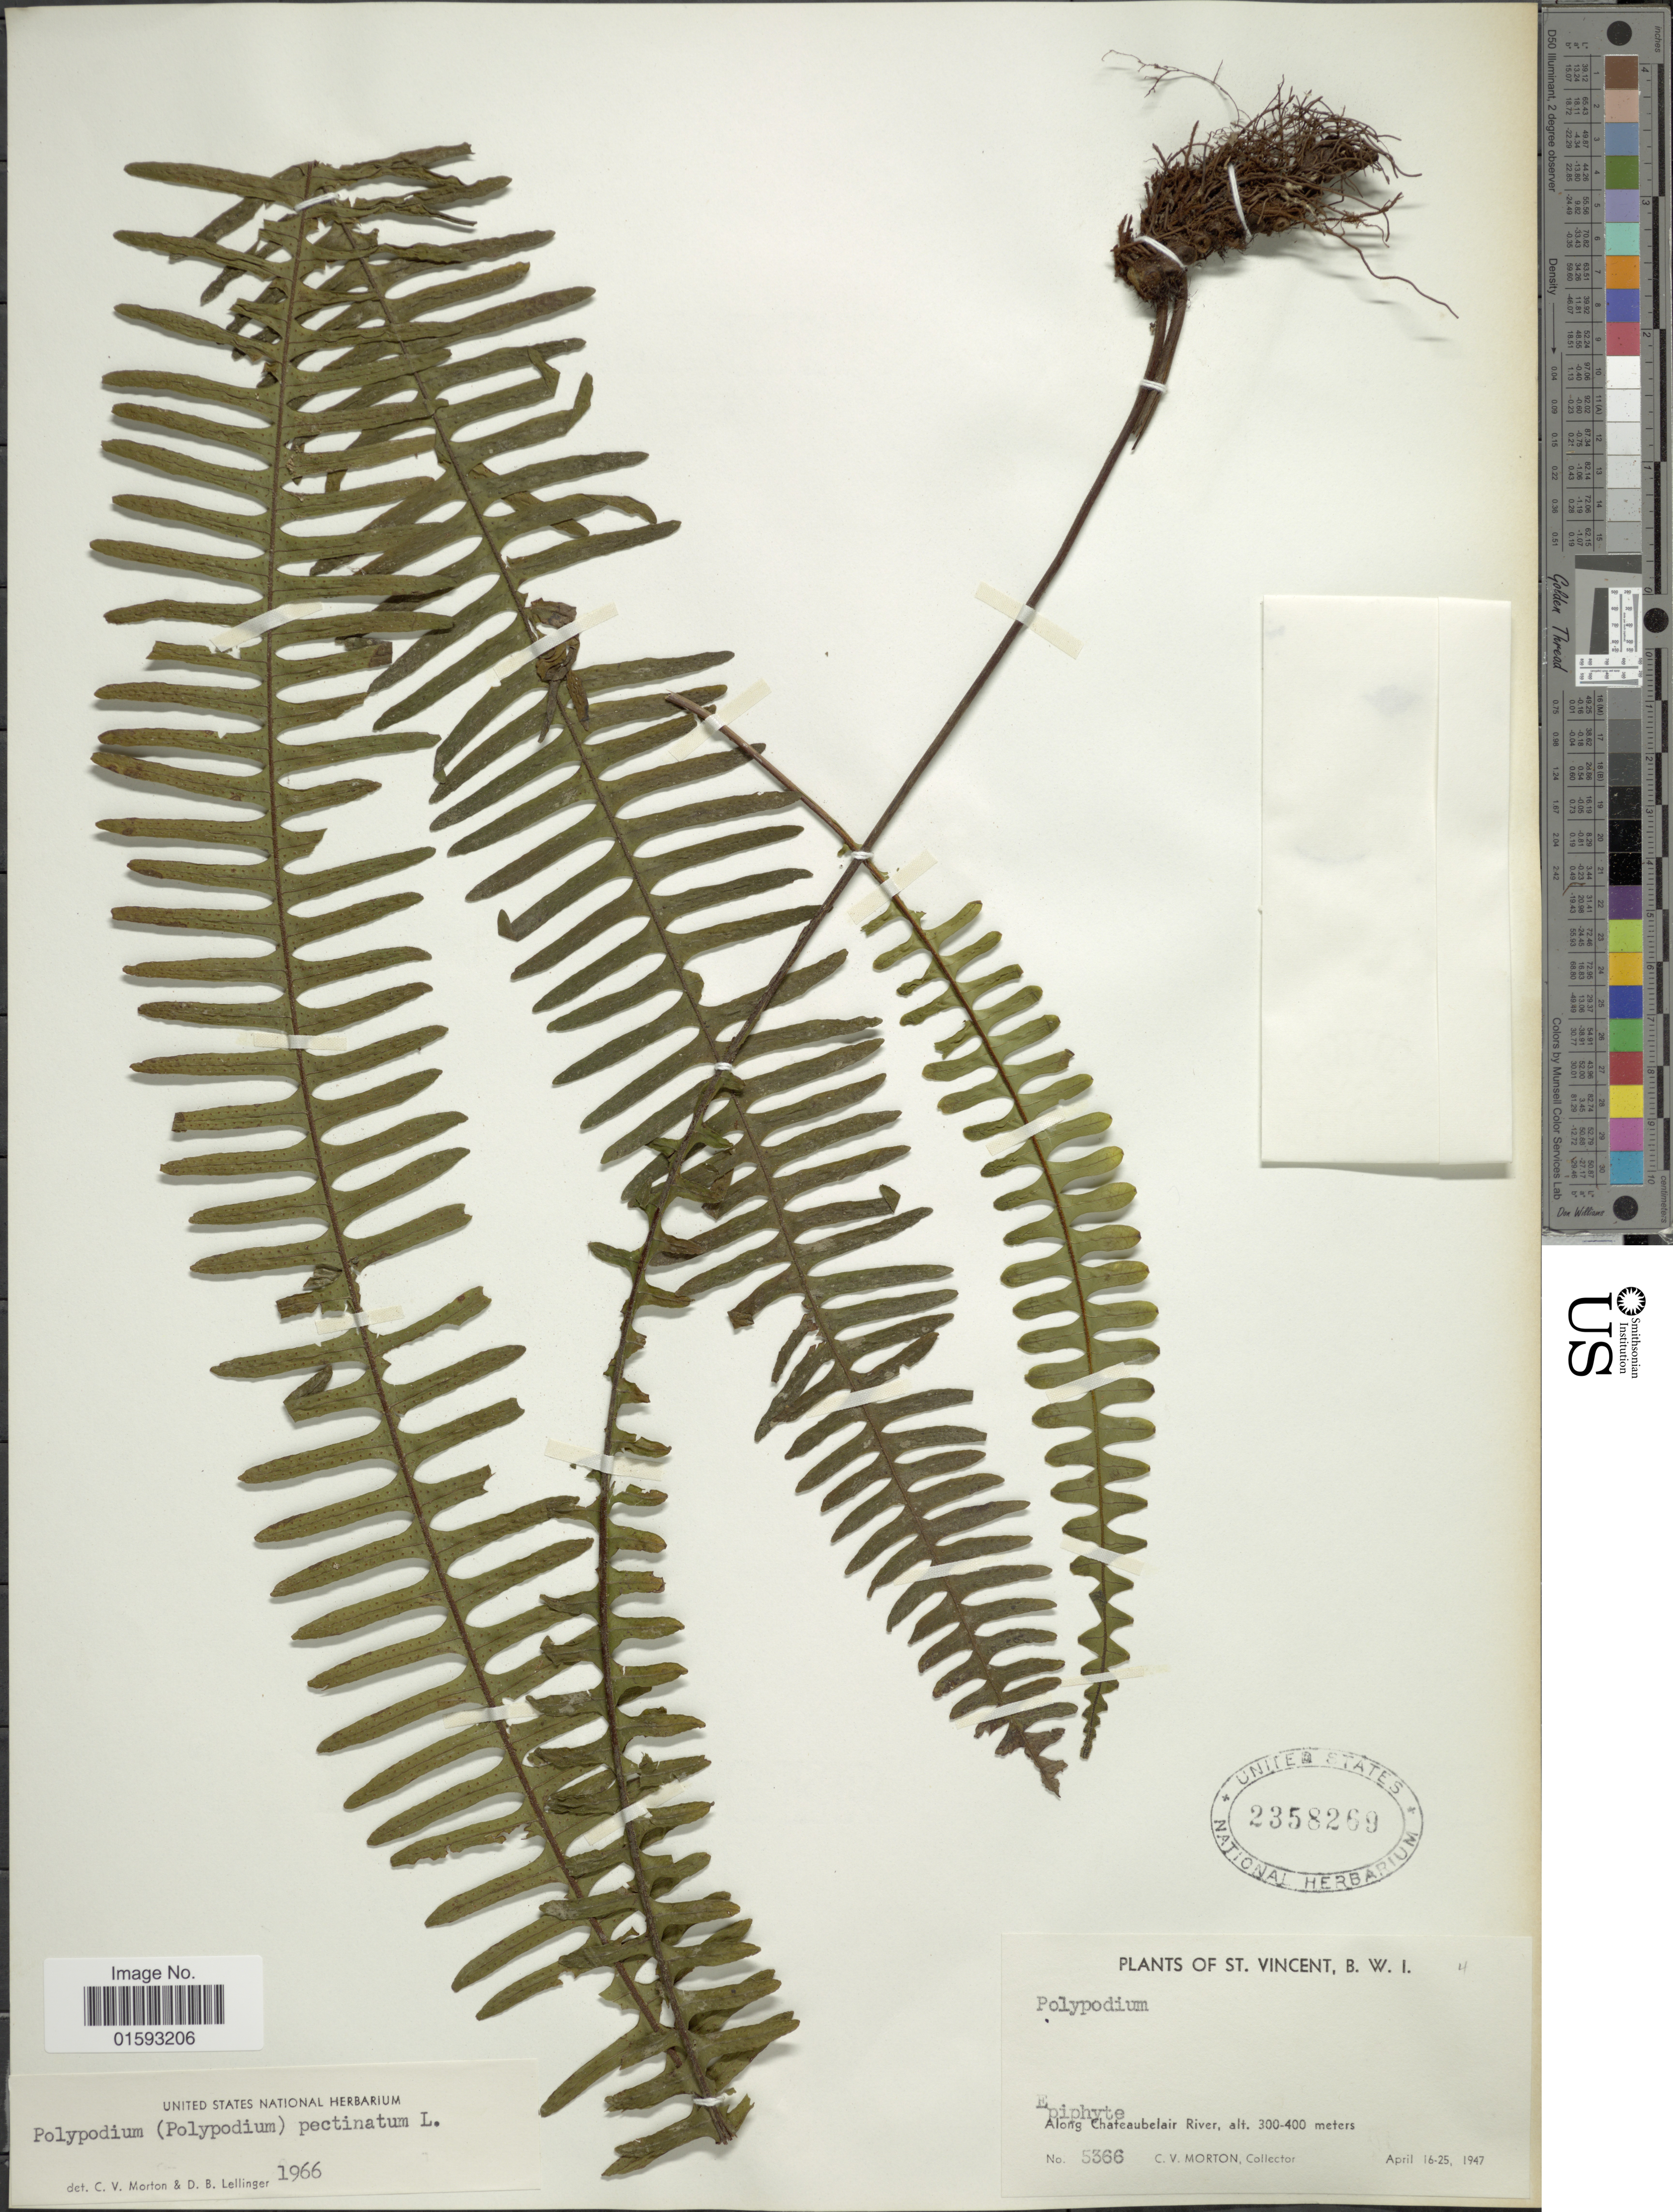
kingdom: Plantae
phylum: Tracheophyta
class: Polypodiopsida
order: Polypodiales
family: Polypodiaceae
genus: Pecluma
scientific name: Pecluma pectinata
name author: (L.) M.G. Price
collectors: C. V. Morton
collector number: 5366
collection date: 1947-04-16/1947-04-25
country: St. Vincent - Grenadines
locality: St. Vincent, along Chateaubelair River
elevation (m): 300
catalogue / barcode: US 2358269